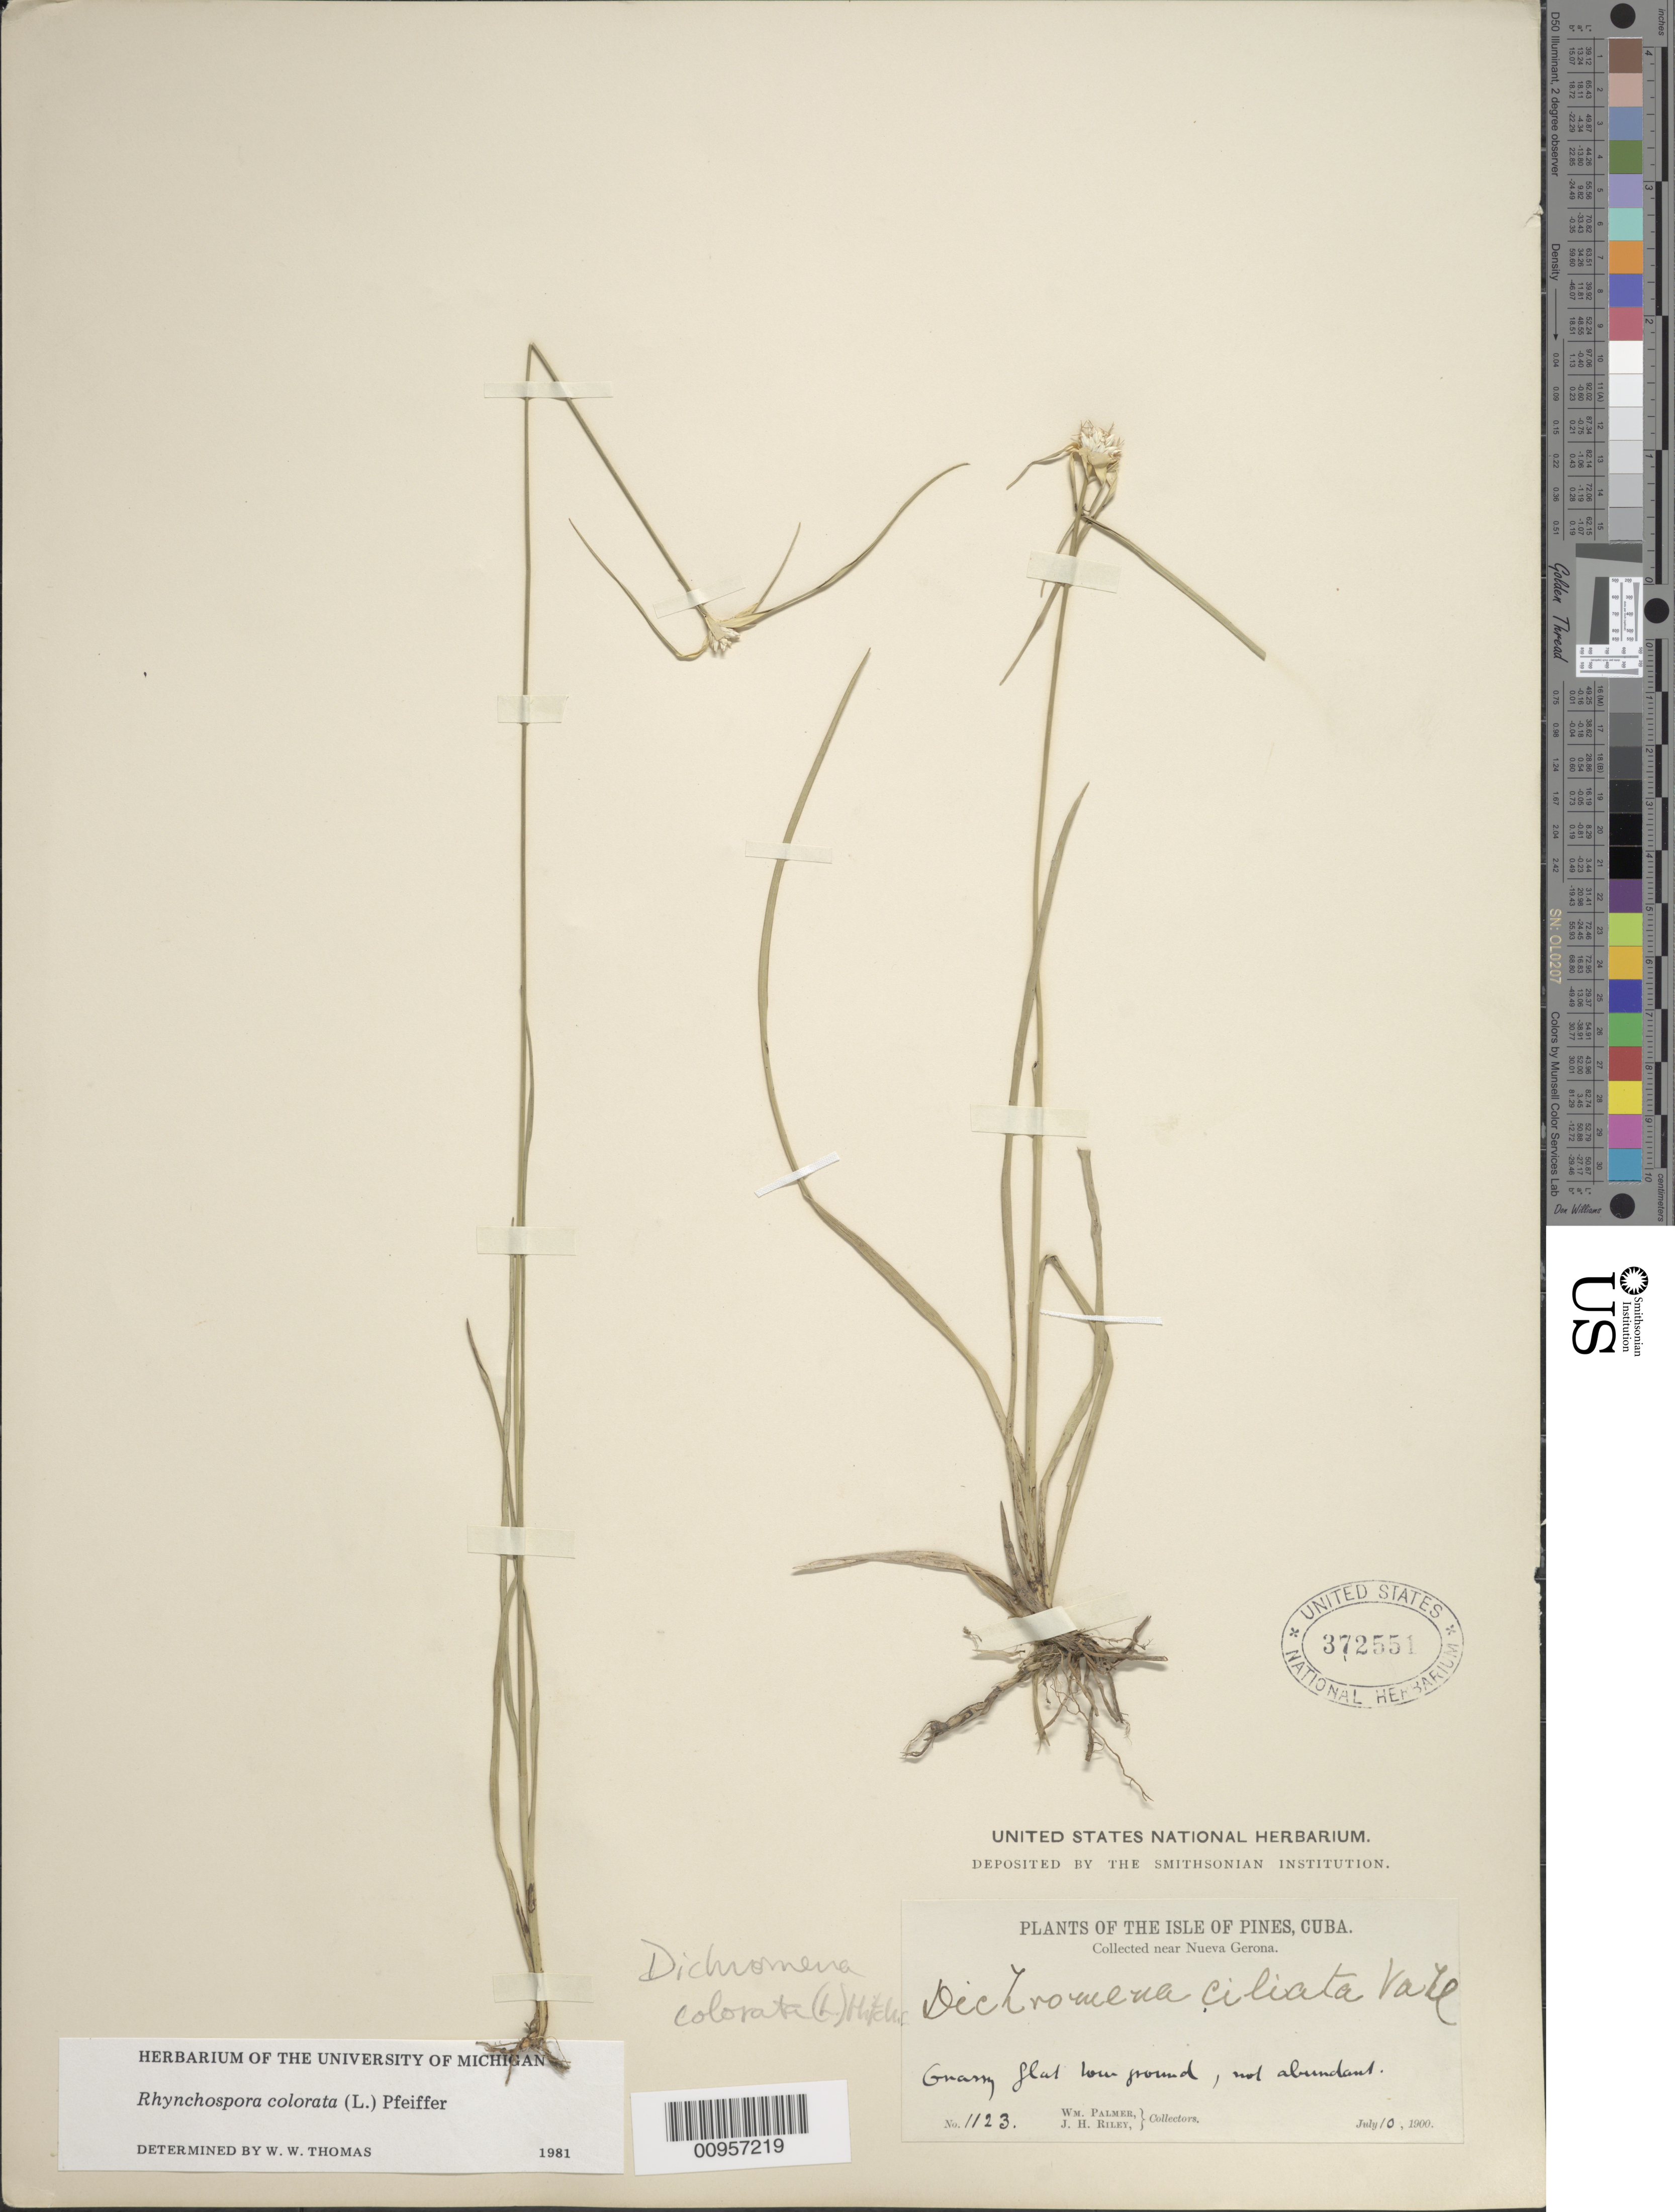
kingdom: Plantae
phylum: Tracheophyta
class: Liliopsida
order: Poales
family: Cyperaceae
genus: Rhynchospora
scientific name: Rhynchospora colorata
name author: (L.) H. Pfeiff.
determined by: Thomas, W. W.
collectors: W. Palmer & J. H. Riley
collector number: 1123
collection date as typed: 10 Jul 1900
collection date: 1900-07-10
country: Cuba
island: Isla de la Juventud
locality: Isle of Pines, Near Nueva Gerona, low ground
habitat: Grassy flat low ground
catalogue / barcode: US 372551